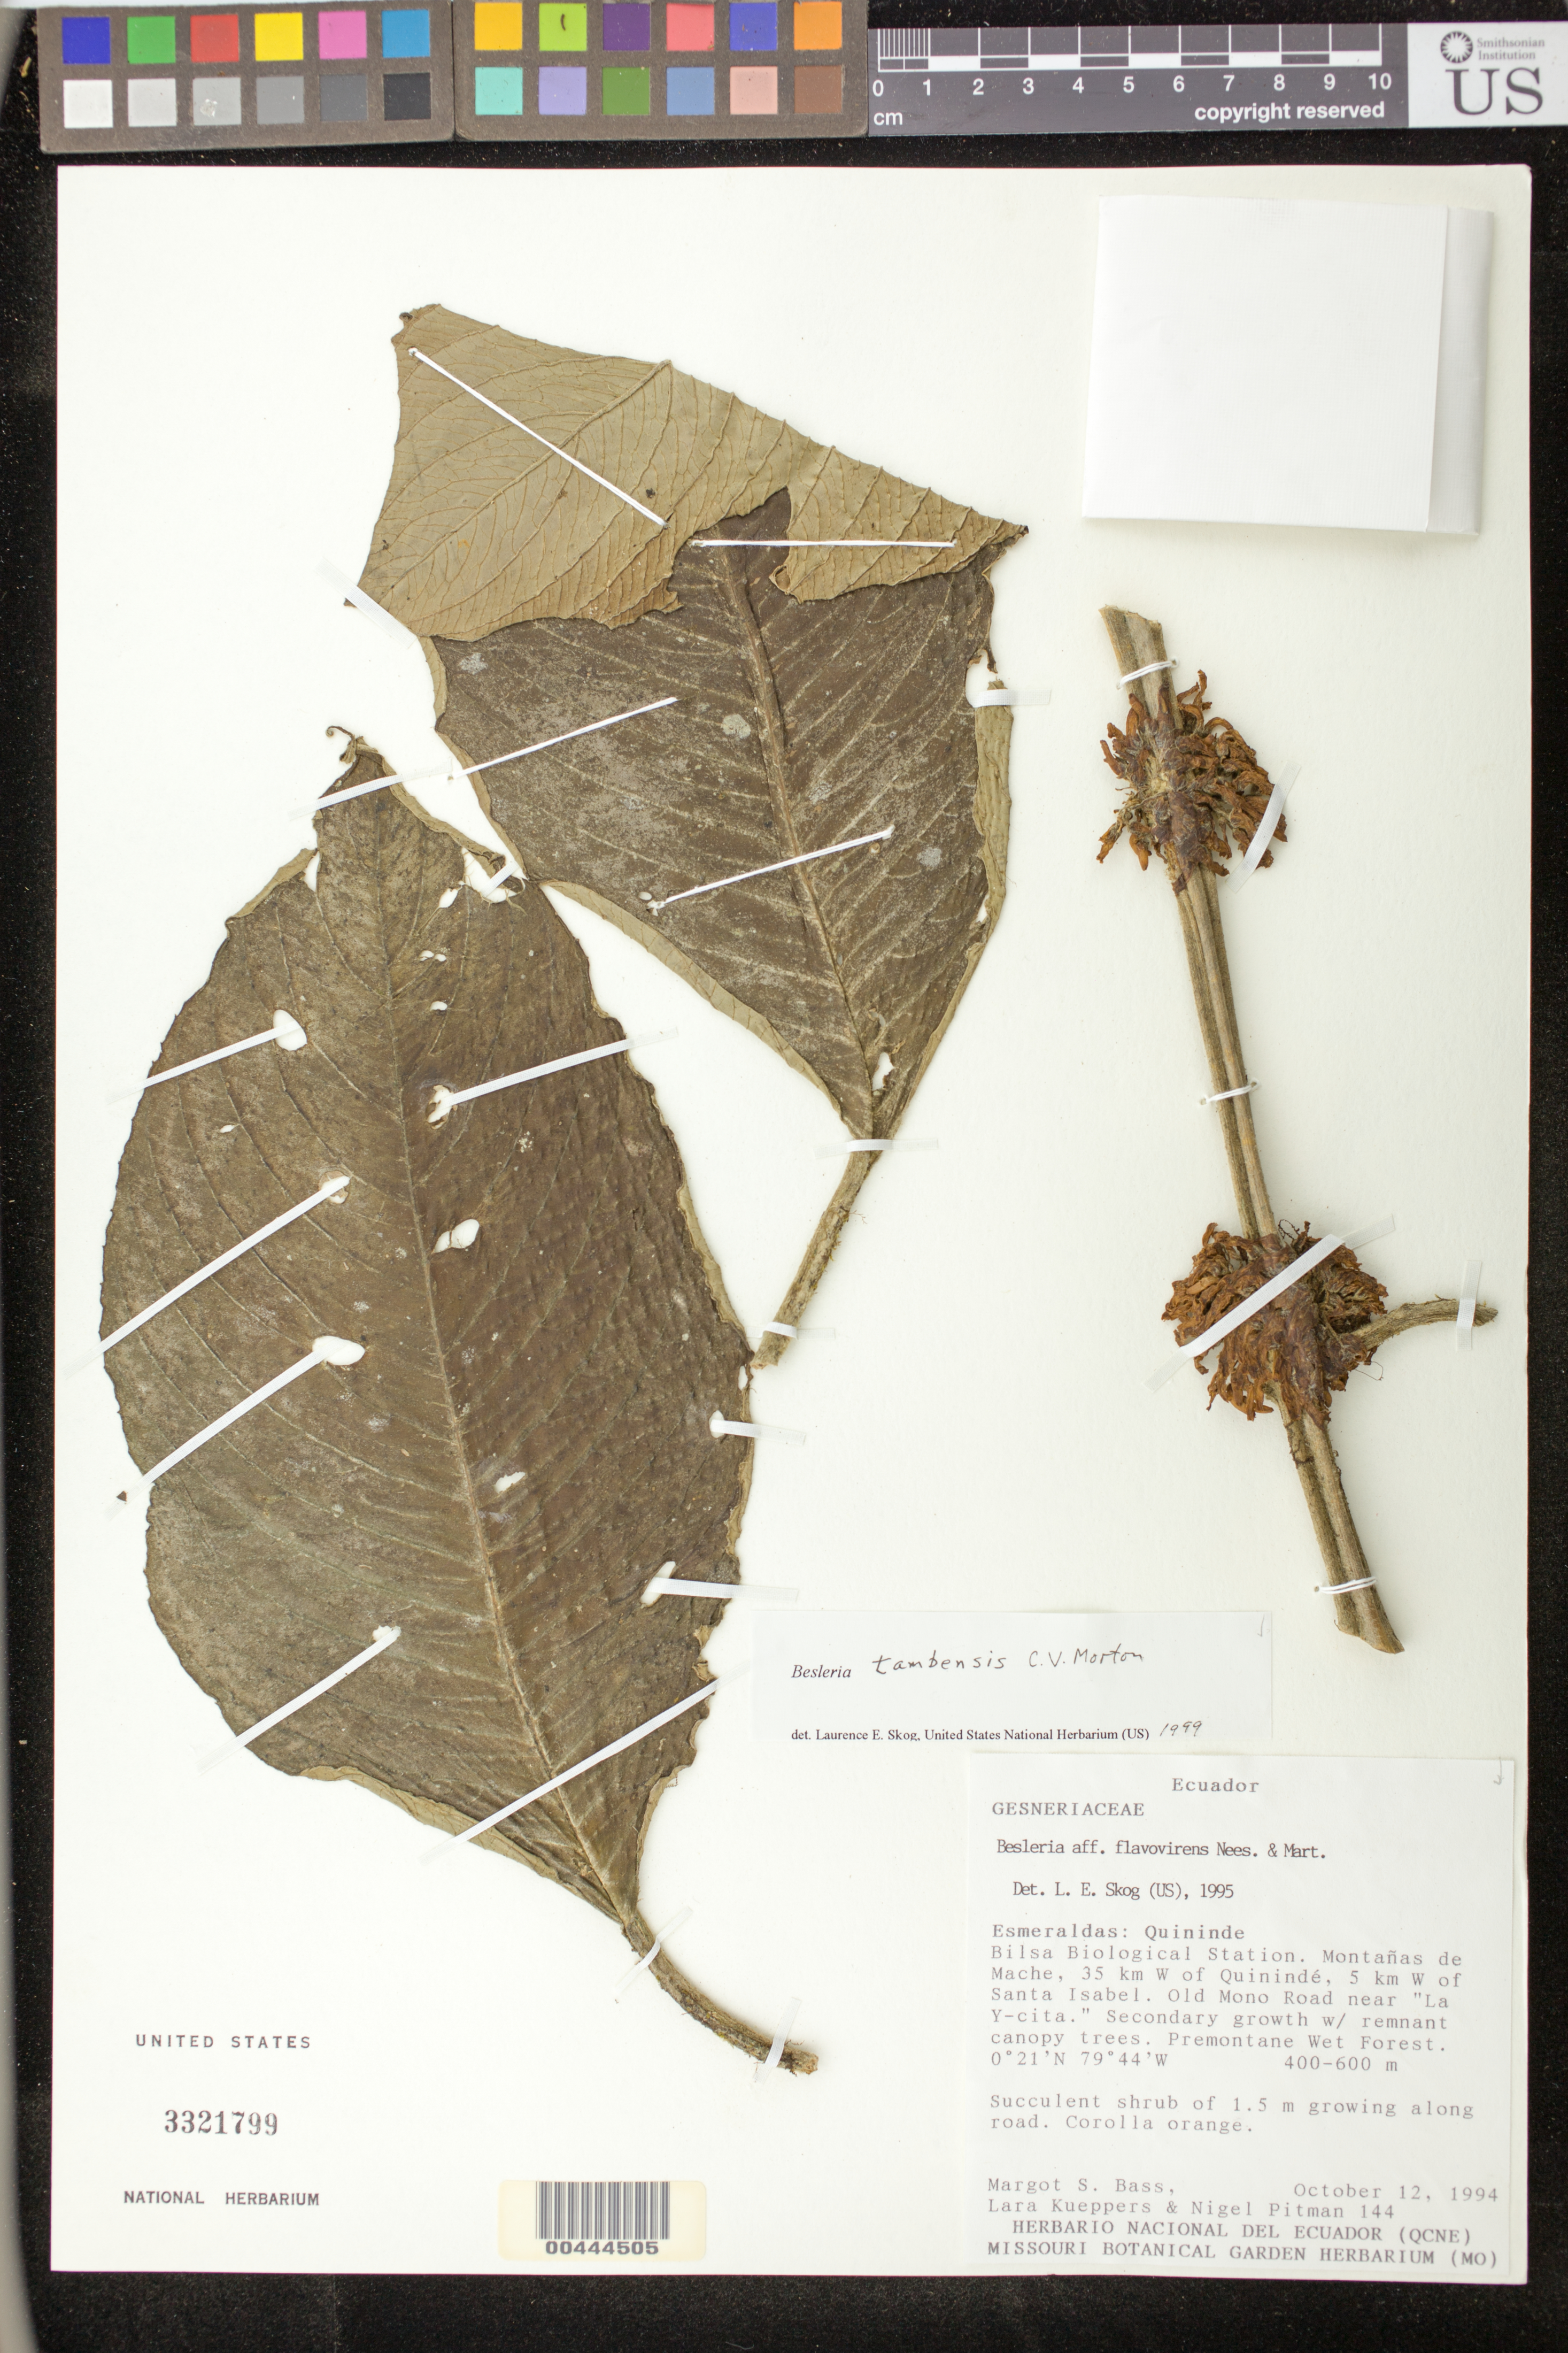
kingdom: Plantae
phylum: Tracheophyta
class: Magnoliopsida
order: Lamiales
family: Gesneriaceae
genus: Besleria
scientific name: Besleria tambensis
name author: C.V. Morton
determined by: Skog, Laurence E.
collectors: M. Bass, L. Kueppers & N. Pitman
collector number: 144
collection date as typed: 12 Oct 1994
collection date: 1994-10-12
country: Ecuador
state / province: Esmeraldas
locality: Quininde; Bilsa Biological Station, Montañas de Mache, 35 km W of Quinindé, 5 km W of Santa Isabel; Old Mono Road near "La Y-cita"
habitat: Premontane wet forest; secondary growth with remnant canopy trees; growing along road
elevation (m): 400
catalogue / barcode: US 3321799-2